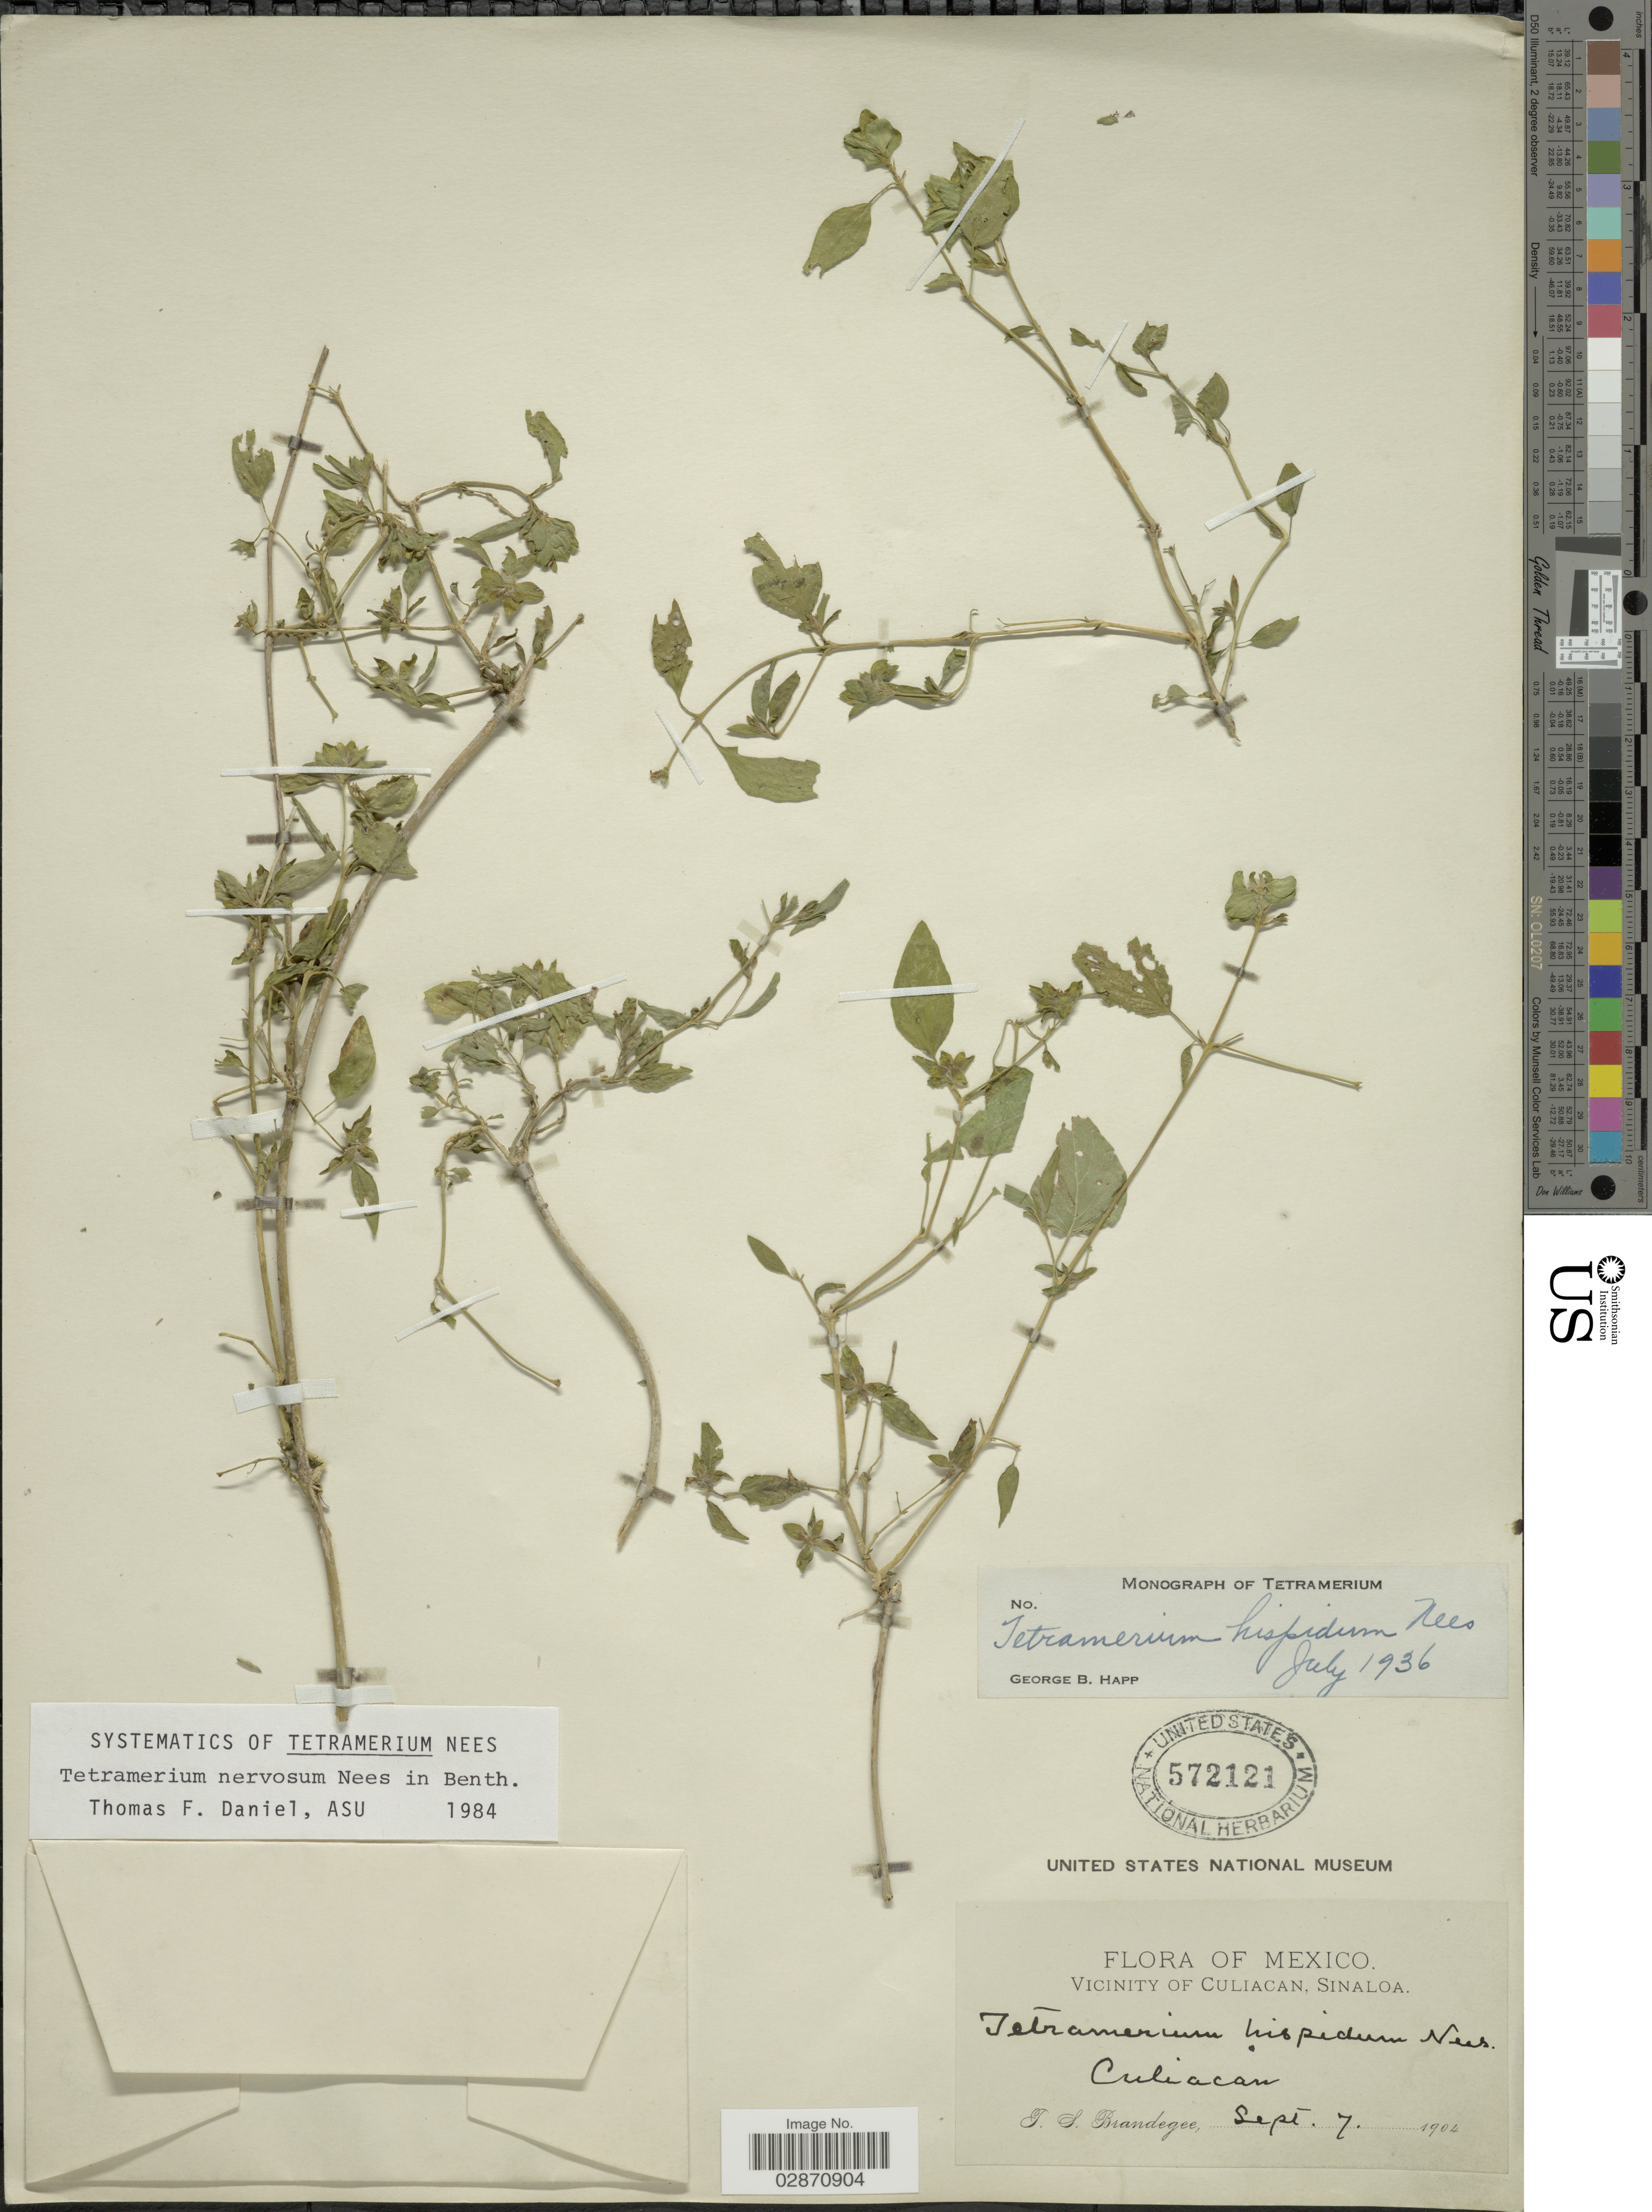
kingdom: Plantae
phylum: Tracheophyta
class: Magnoliopsida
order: Lamiales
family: Acanthaceae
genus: Tetramerium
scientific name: Tetramerium nervosum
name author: Nees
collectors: T. S. Brandegee (herbarium)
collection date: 1904-09-07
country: Mexico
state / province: Sinaloa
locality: Vicinity of Culiacan. Culiacan.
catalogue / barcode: US 572121